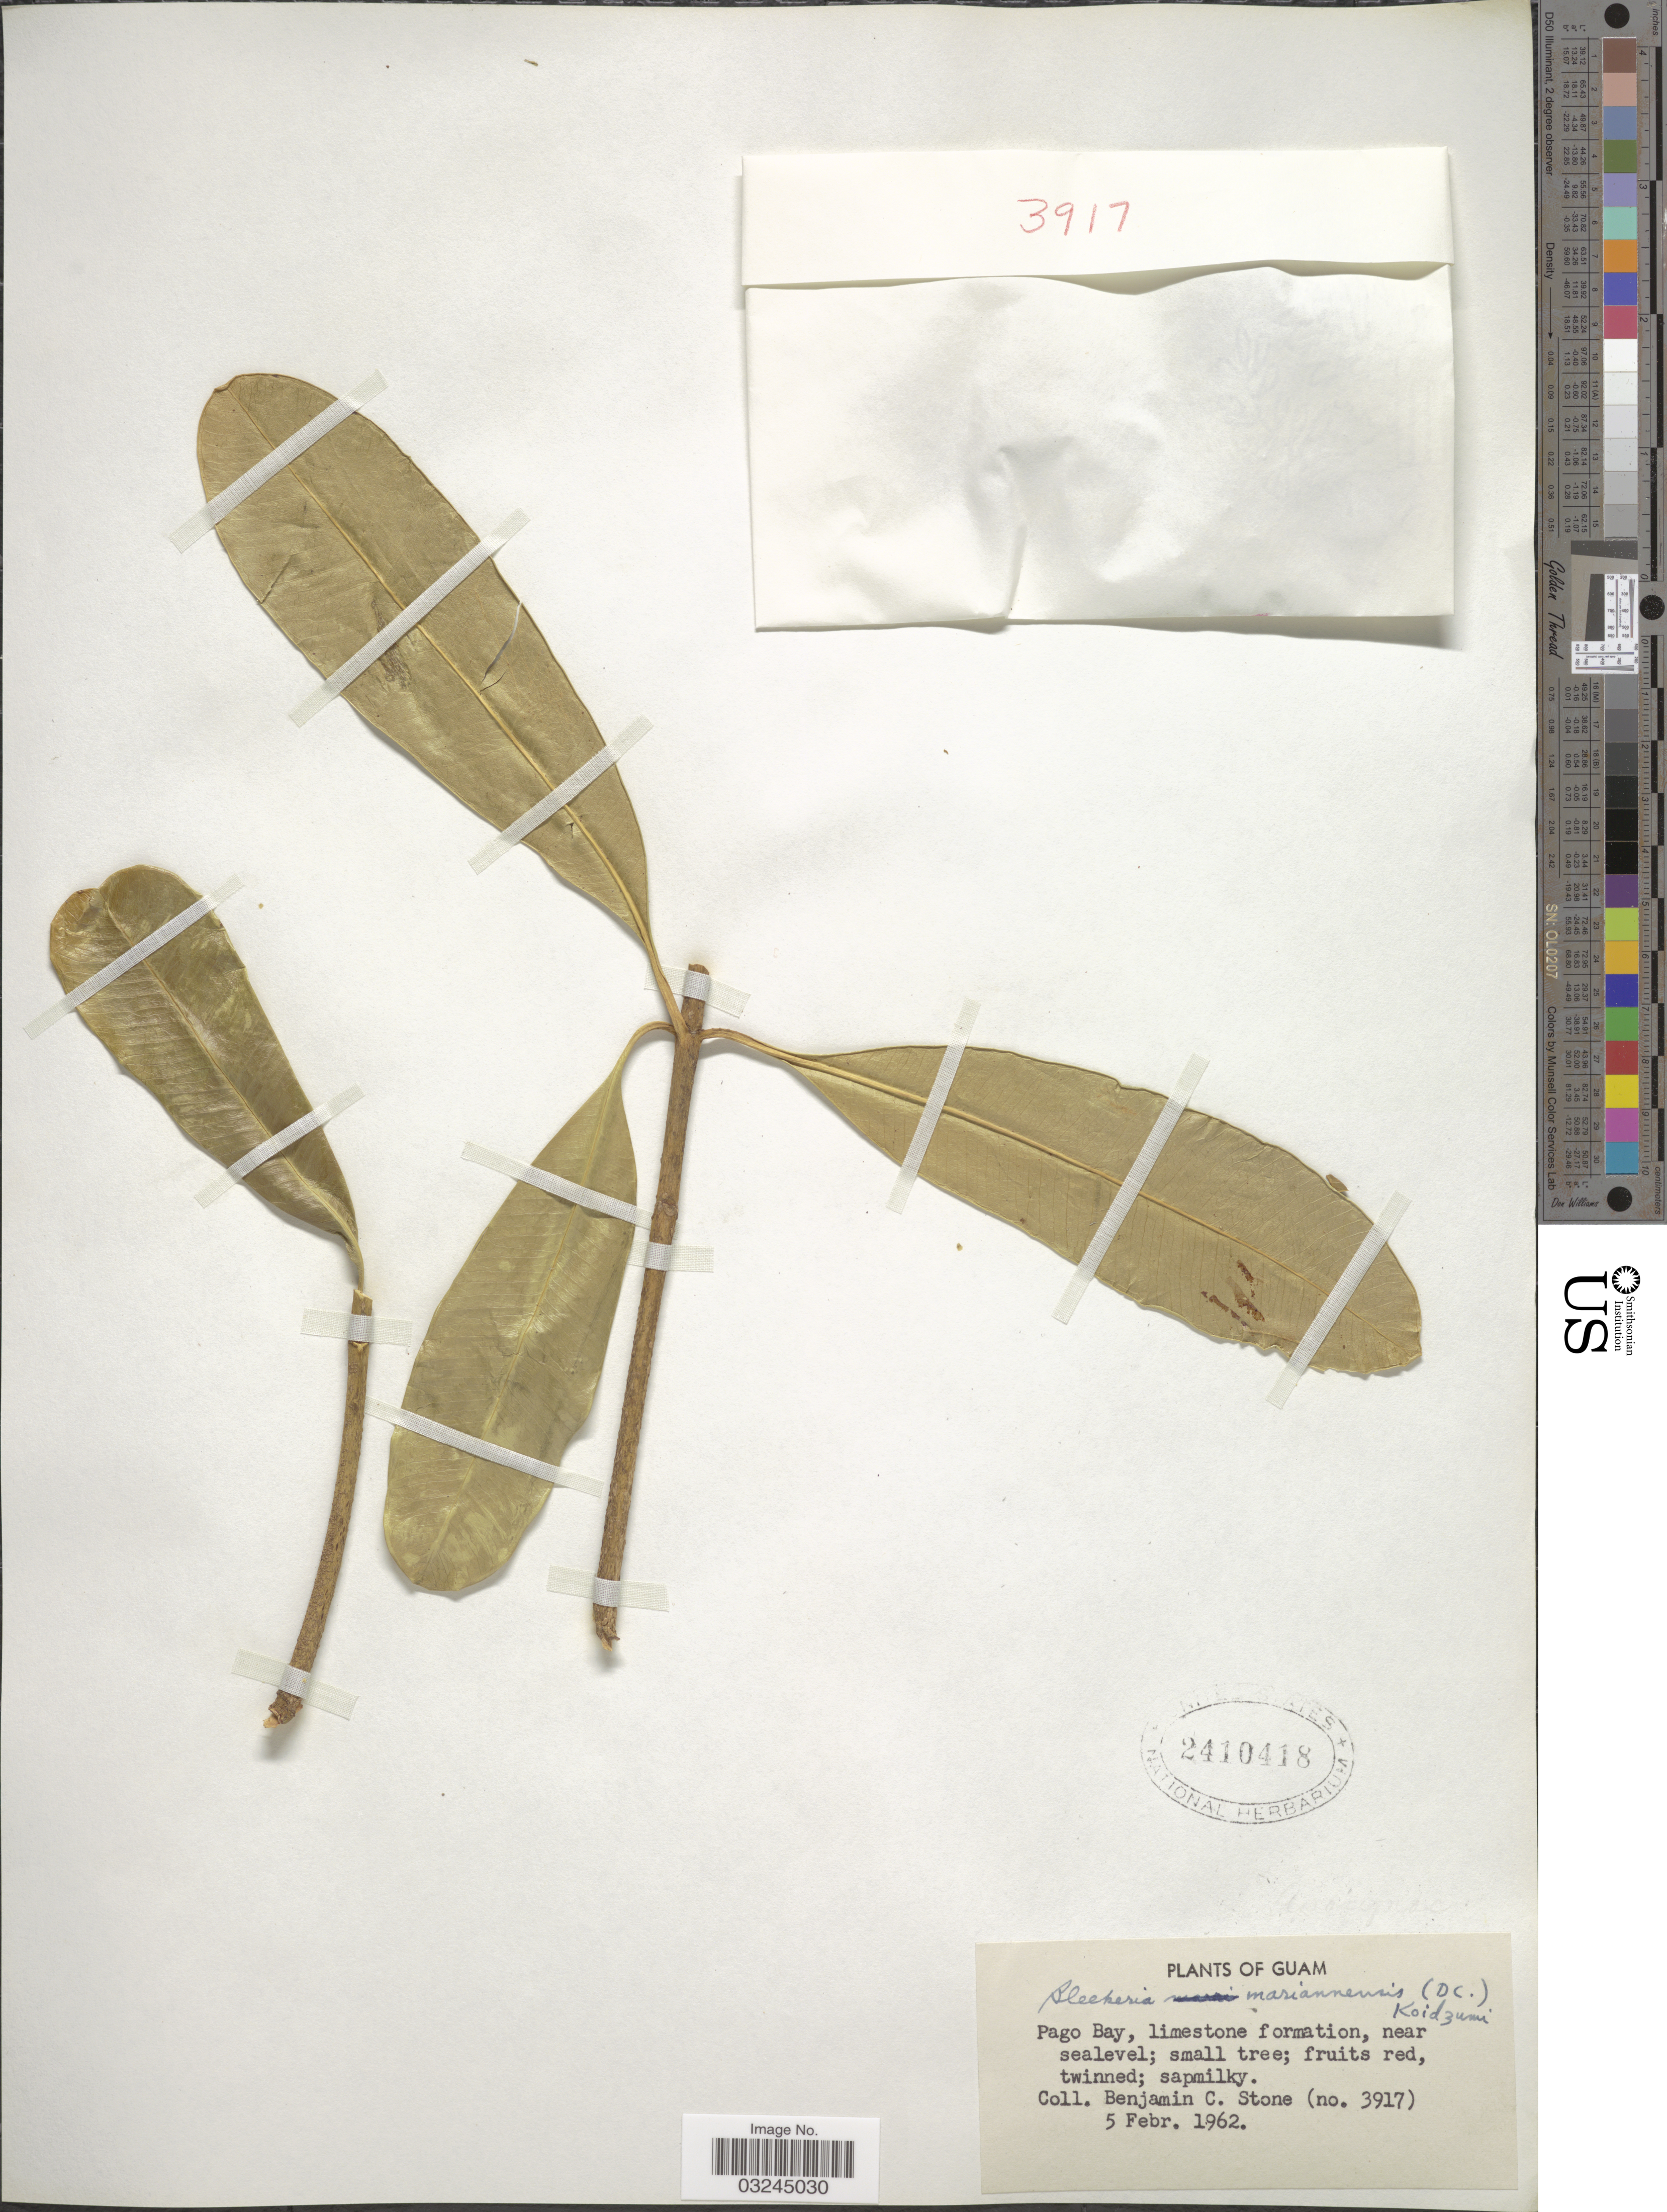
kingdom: Plantae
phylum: Tracheophyta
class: Magnoliopsida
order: Gentianales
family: Apocynaceae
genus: Ochrosia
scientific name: Ochrosia mariannensis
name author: A. DC.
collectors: B. C. Stone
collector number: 3917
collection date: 1962-02-05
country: Guam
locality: Pago Bay, limestone formation.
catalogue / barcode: US 2410418